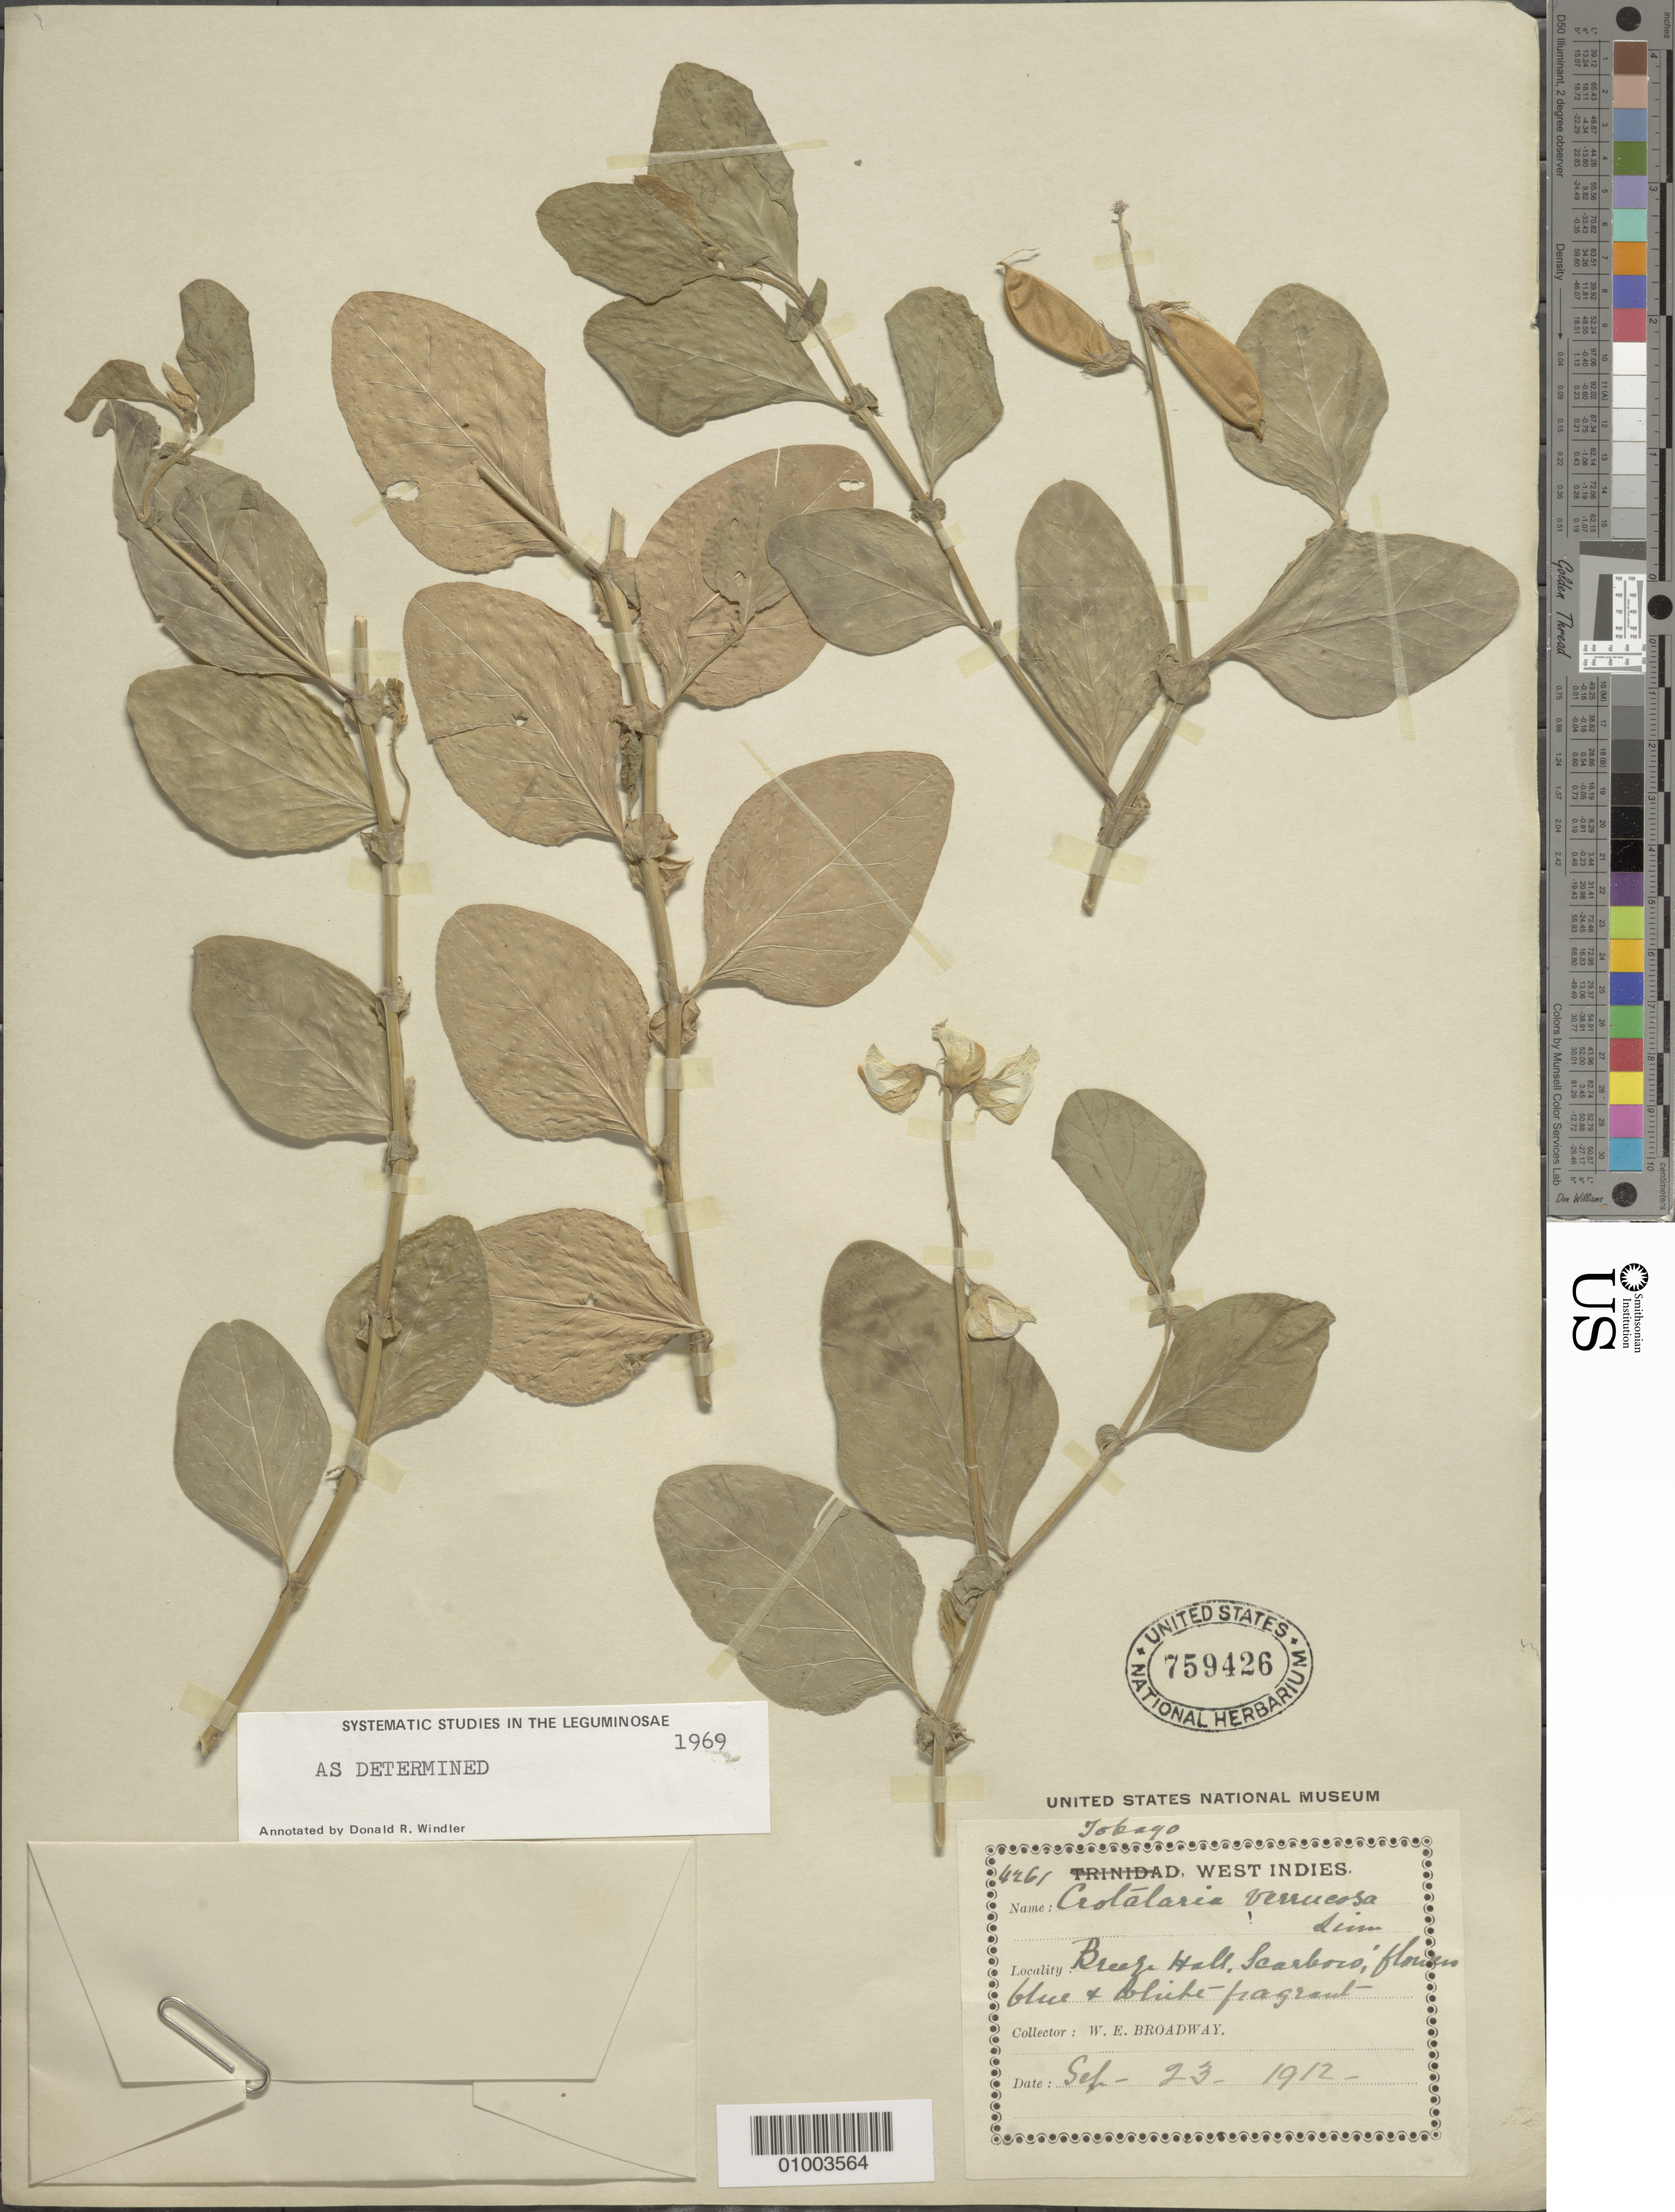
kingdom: Plantae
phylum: Tracheophyta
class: Magnoliopsida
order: Fabales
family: Fabaceae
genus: Crotalaria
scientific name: Crotalaria verrucosa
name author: L.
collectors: W. E. Broadway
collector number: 4261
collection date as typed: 23 Sep 1912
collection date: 1912-09-23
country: Trinidad and Tobago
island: Trinidad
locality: Breeze hall, Scarboro; flowers blue and fragrant.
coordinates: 0 N, 0 E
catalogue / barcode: US 759426